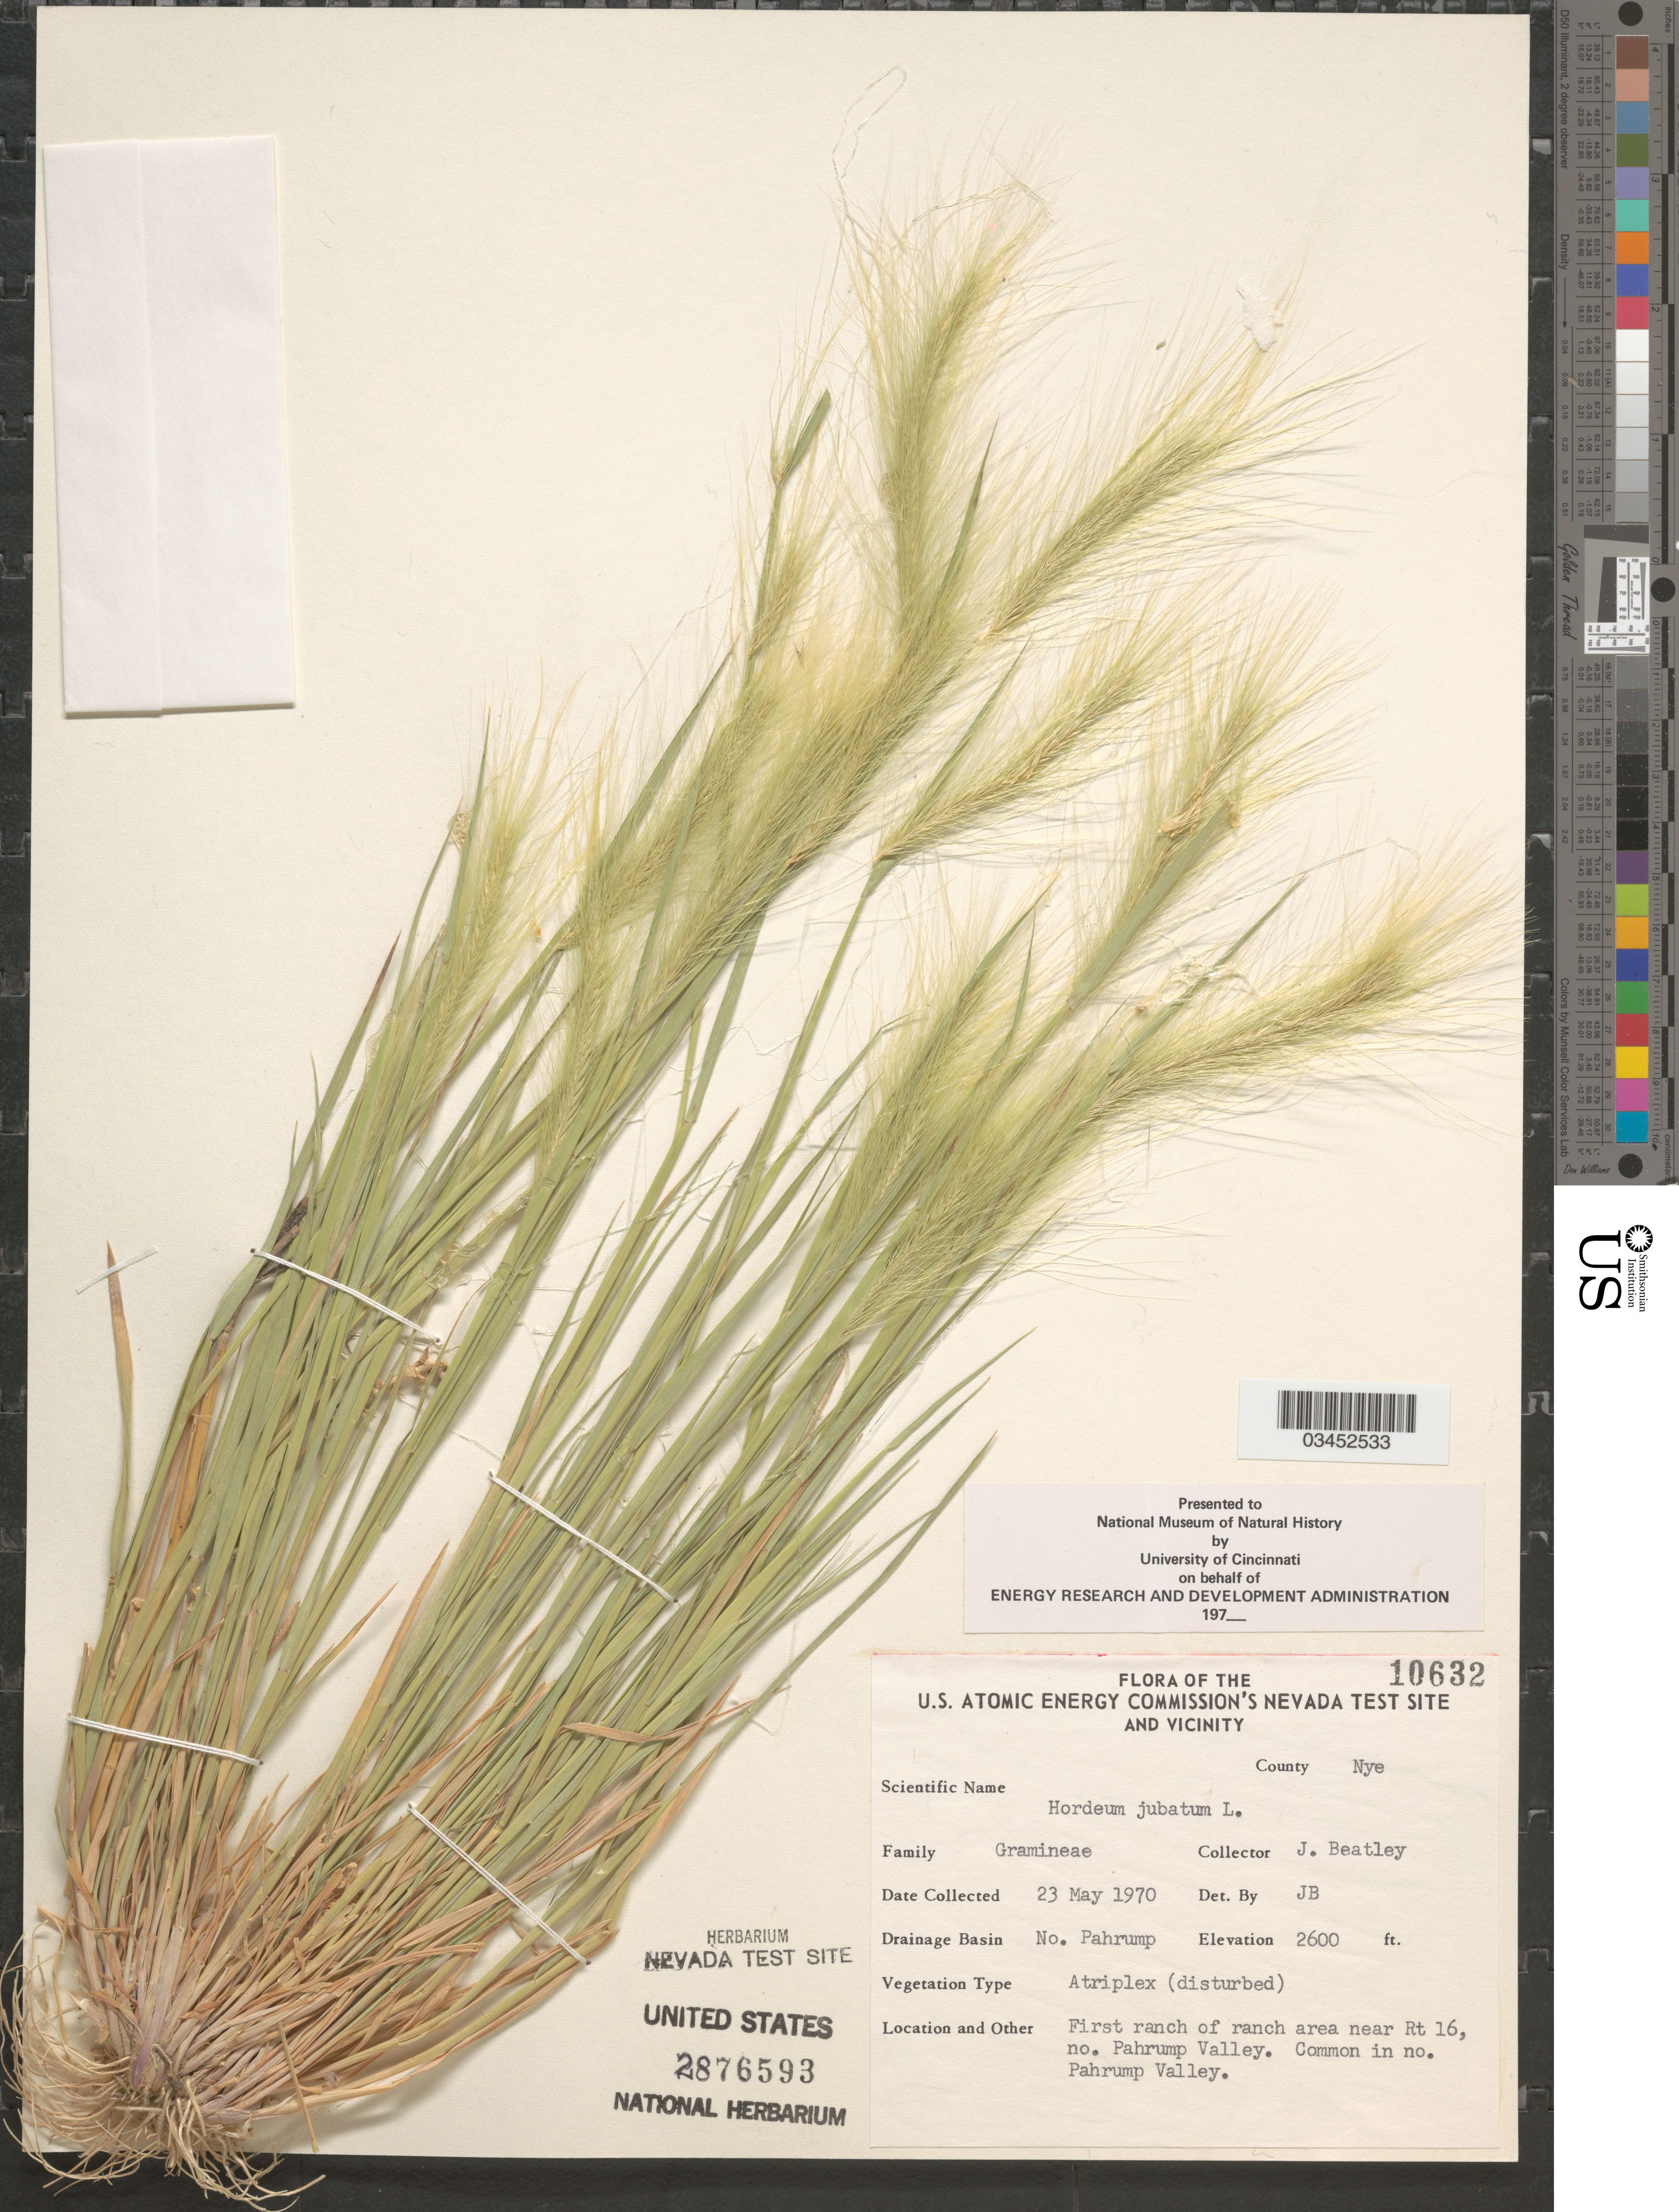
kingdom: Plantae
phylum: Tracheophyta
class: Liliopsida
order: Poales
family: Poaceae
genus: Hordeum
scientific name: Hordeum jubatum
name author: L.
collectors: J. C. Beatley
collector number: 10632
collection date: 1970-05-23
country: United States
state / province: Nevada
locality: U.S. Atomic Energy Commission's Nevada Test Site and Vicinity. County Nye. Drainage Basin No. Pahrump. First ranch of ranch area near RT 16, no. Pahrump Valley. Common in no. Pahrump Valley.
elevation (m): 792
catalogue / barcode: US 2876593